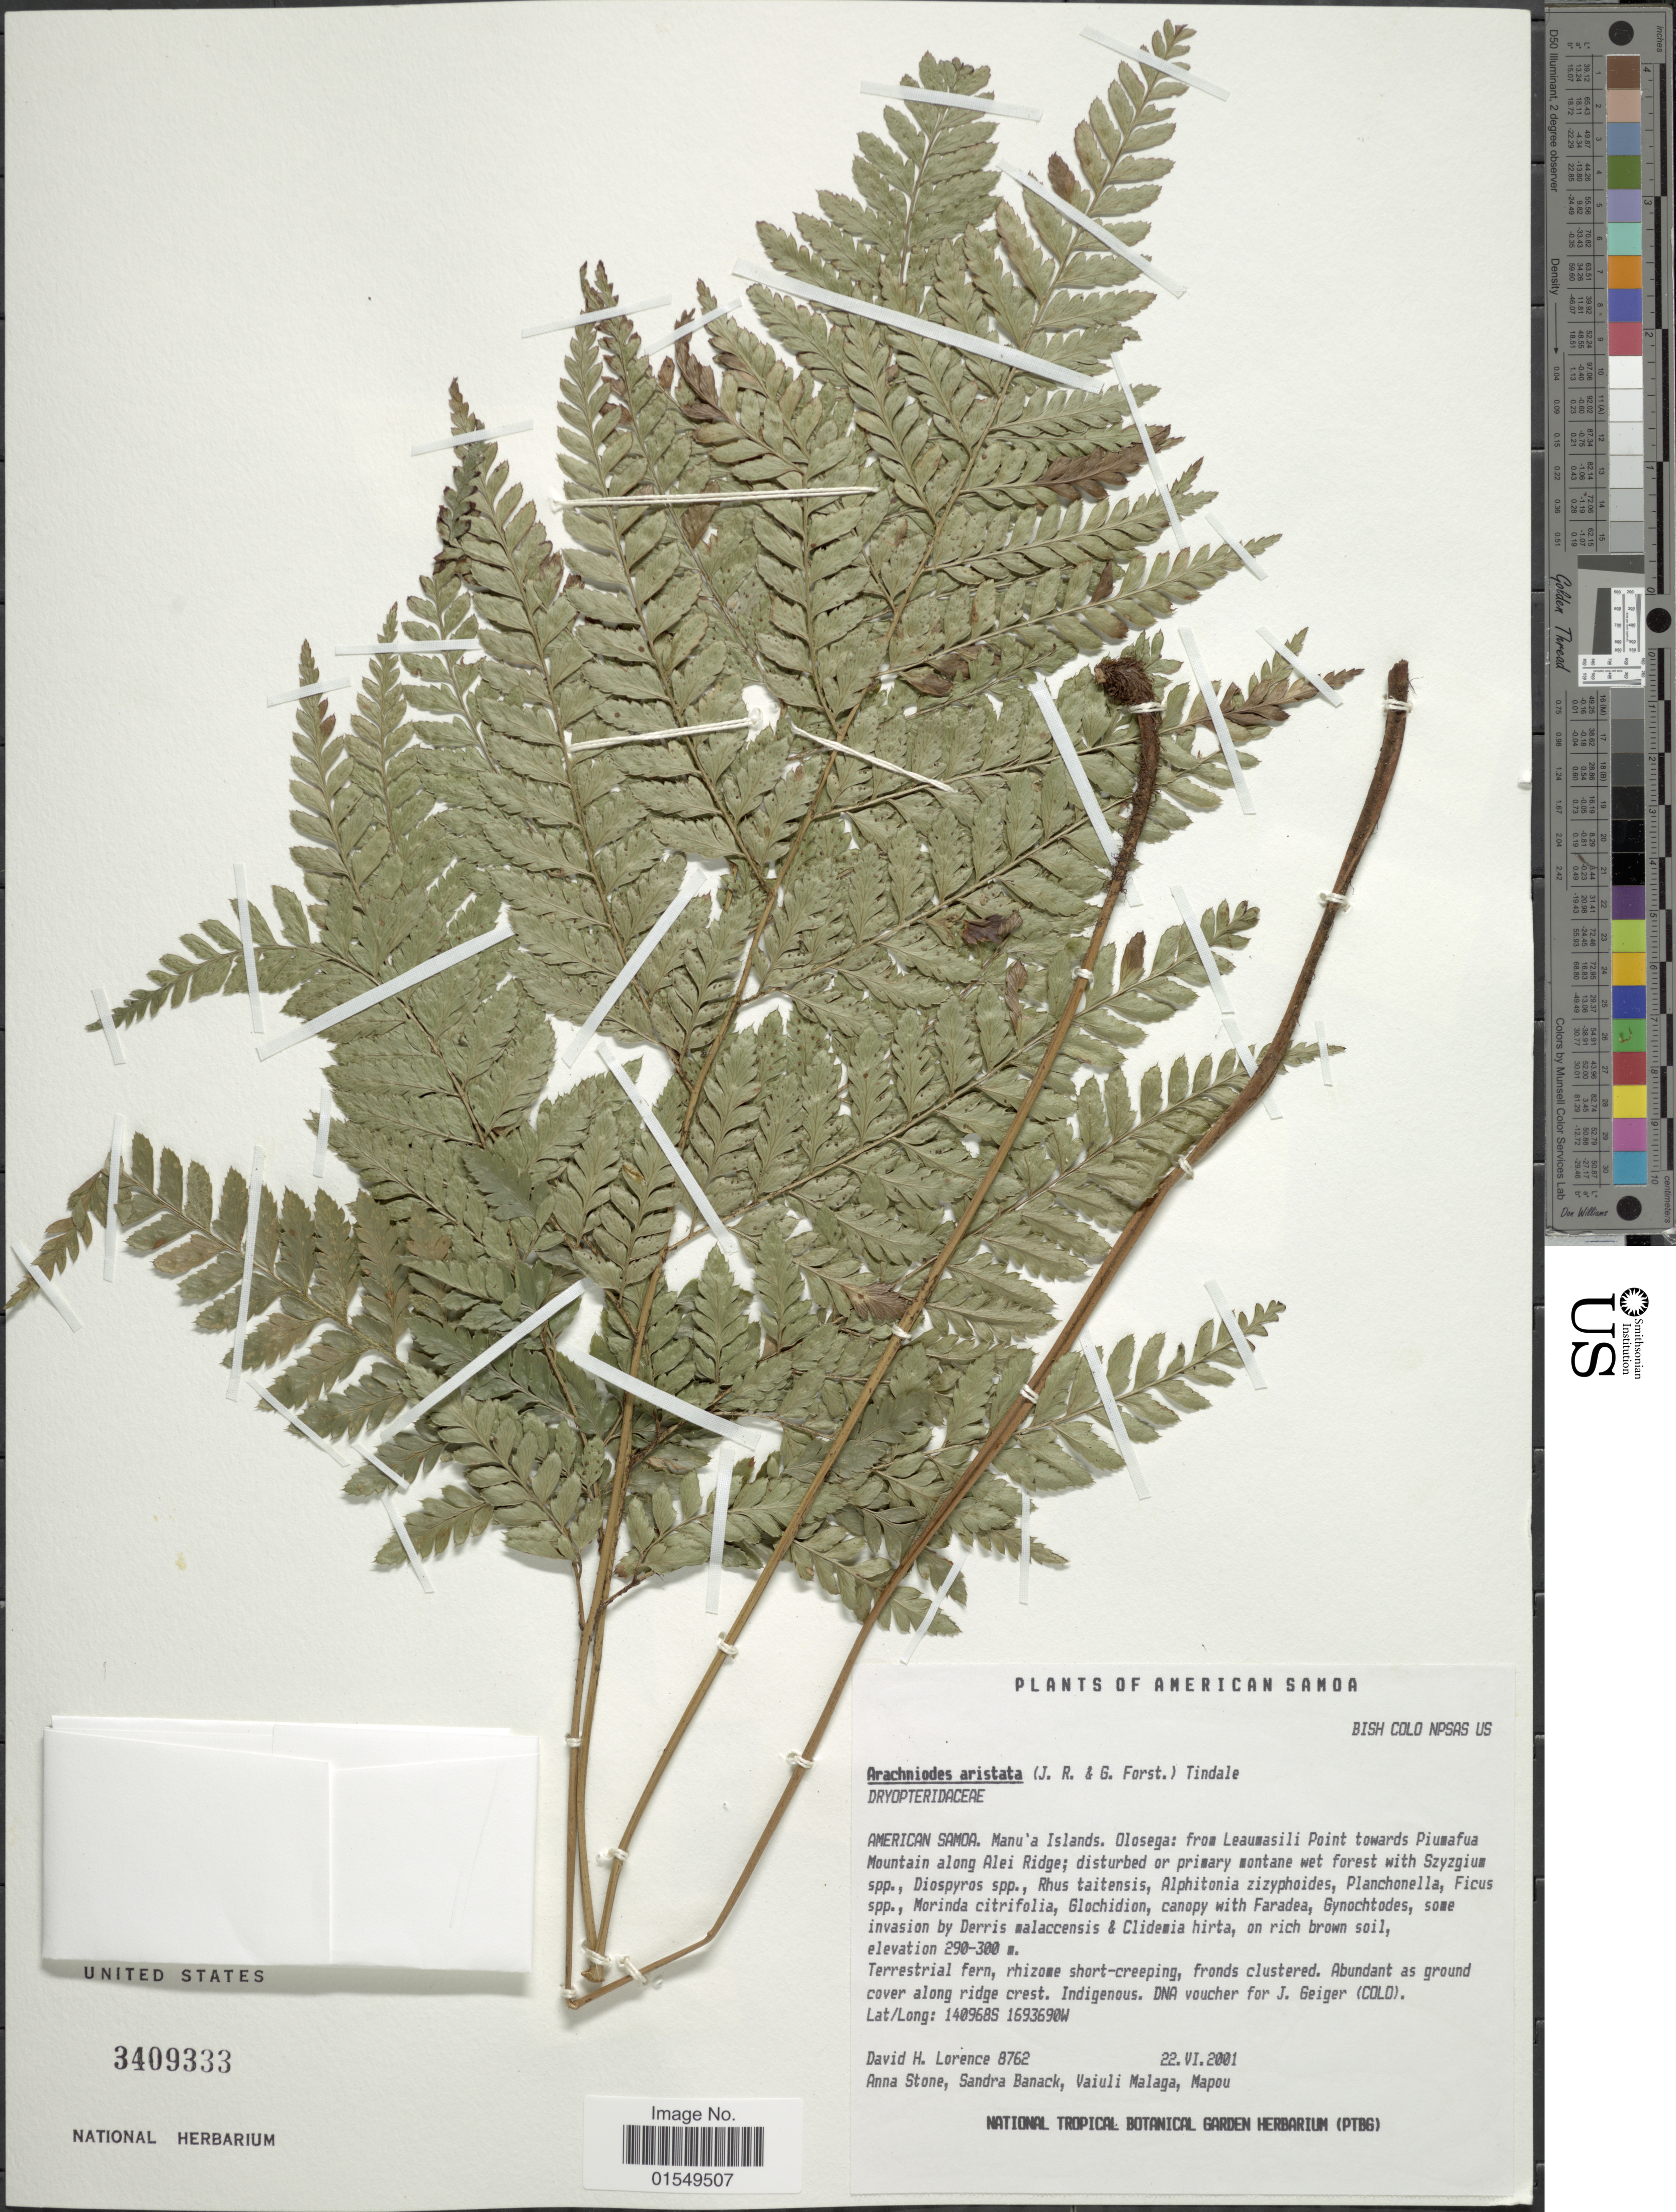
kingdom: Plantae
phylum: Tracheophyta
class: Polypodiopsida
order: Polypodiales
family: Dryopteridaceae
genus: Arachniodes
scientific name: Arachniodes aristata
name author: (G. Forst.) Tindale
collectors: D. Lorence, A. Stone, S. Banack, V. Malaga & Mapou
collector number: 8762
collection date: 2001-06-22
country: American Samoa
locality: American Samoa, Manu'a Islands, Olosega: from Leamasili Pint towards Piumafua Mountain along Alei Ridge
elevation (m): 290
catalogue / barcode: US 3409333